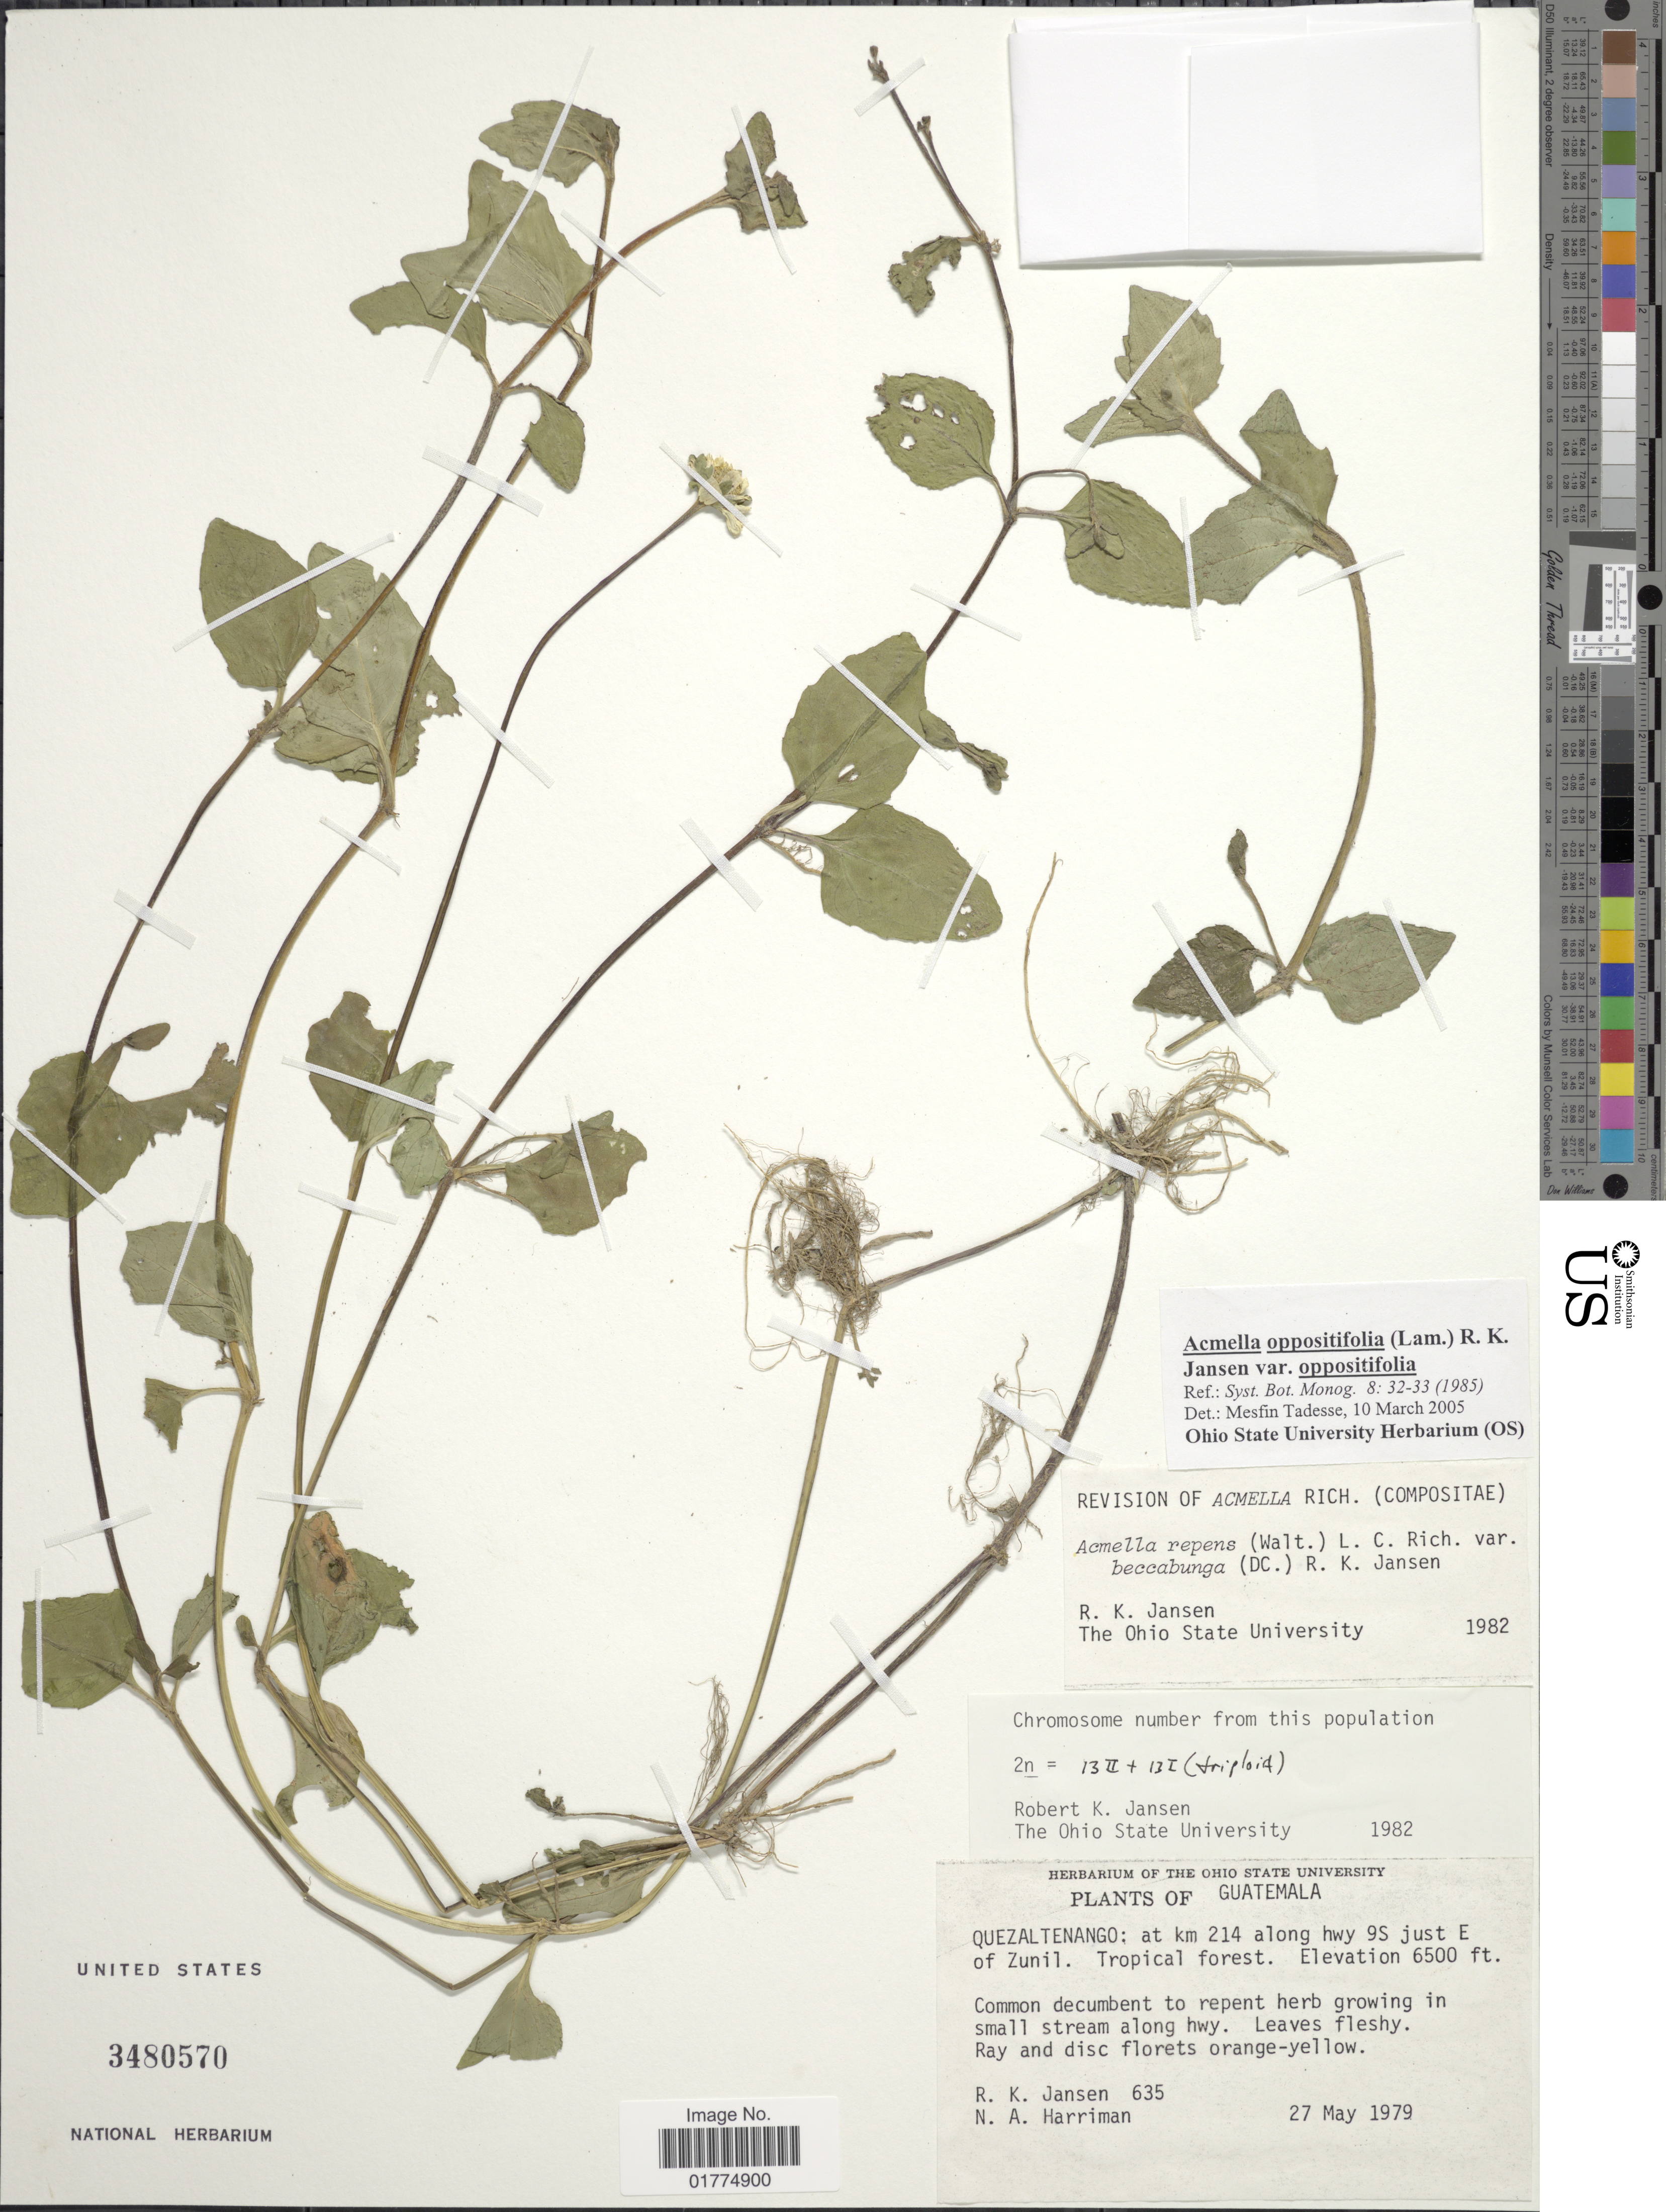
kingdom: Plantae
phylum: Tracheophyta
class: Magnoliopsida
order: Asterales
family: Asteraceae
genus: Acmella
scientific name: Acmella repens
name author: (Walter) Rich.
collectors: R. K. Jansen & N. A. Harriman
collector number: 635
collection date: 1979-05-27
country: Guatemala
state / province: Quetzaltenango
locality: Quezaltenango: at km 214 along hwy 9S just E of Zunil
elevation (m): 1981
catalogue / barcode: US 3480570